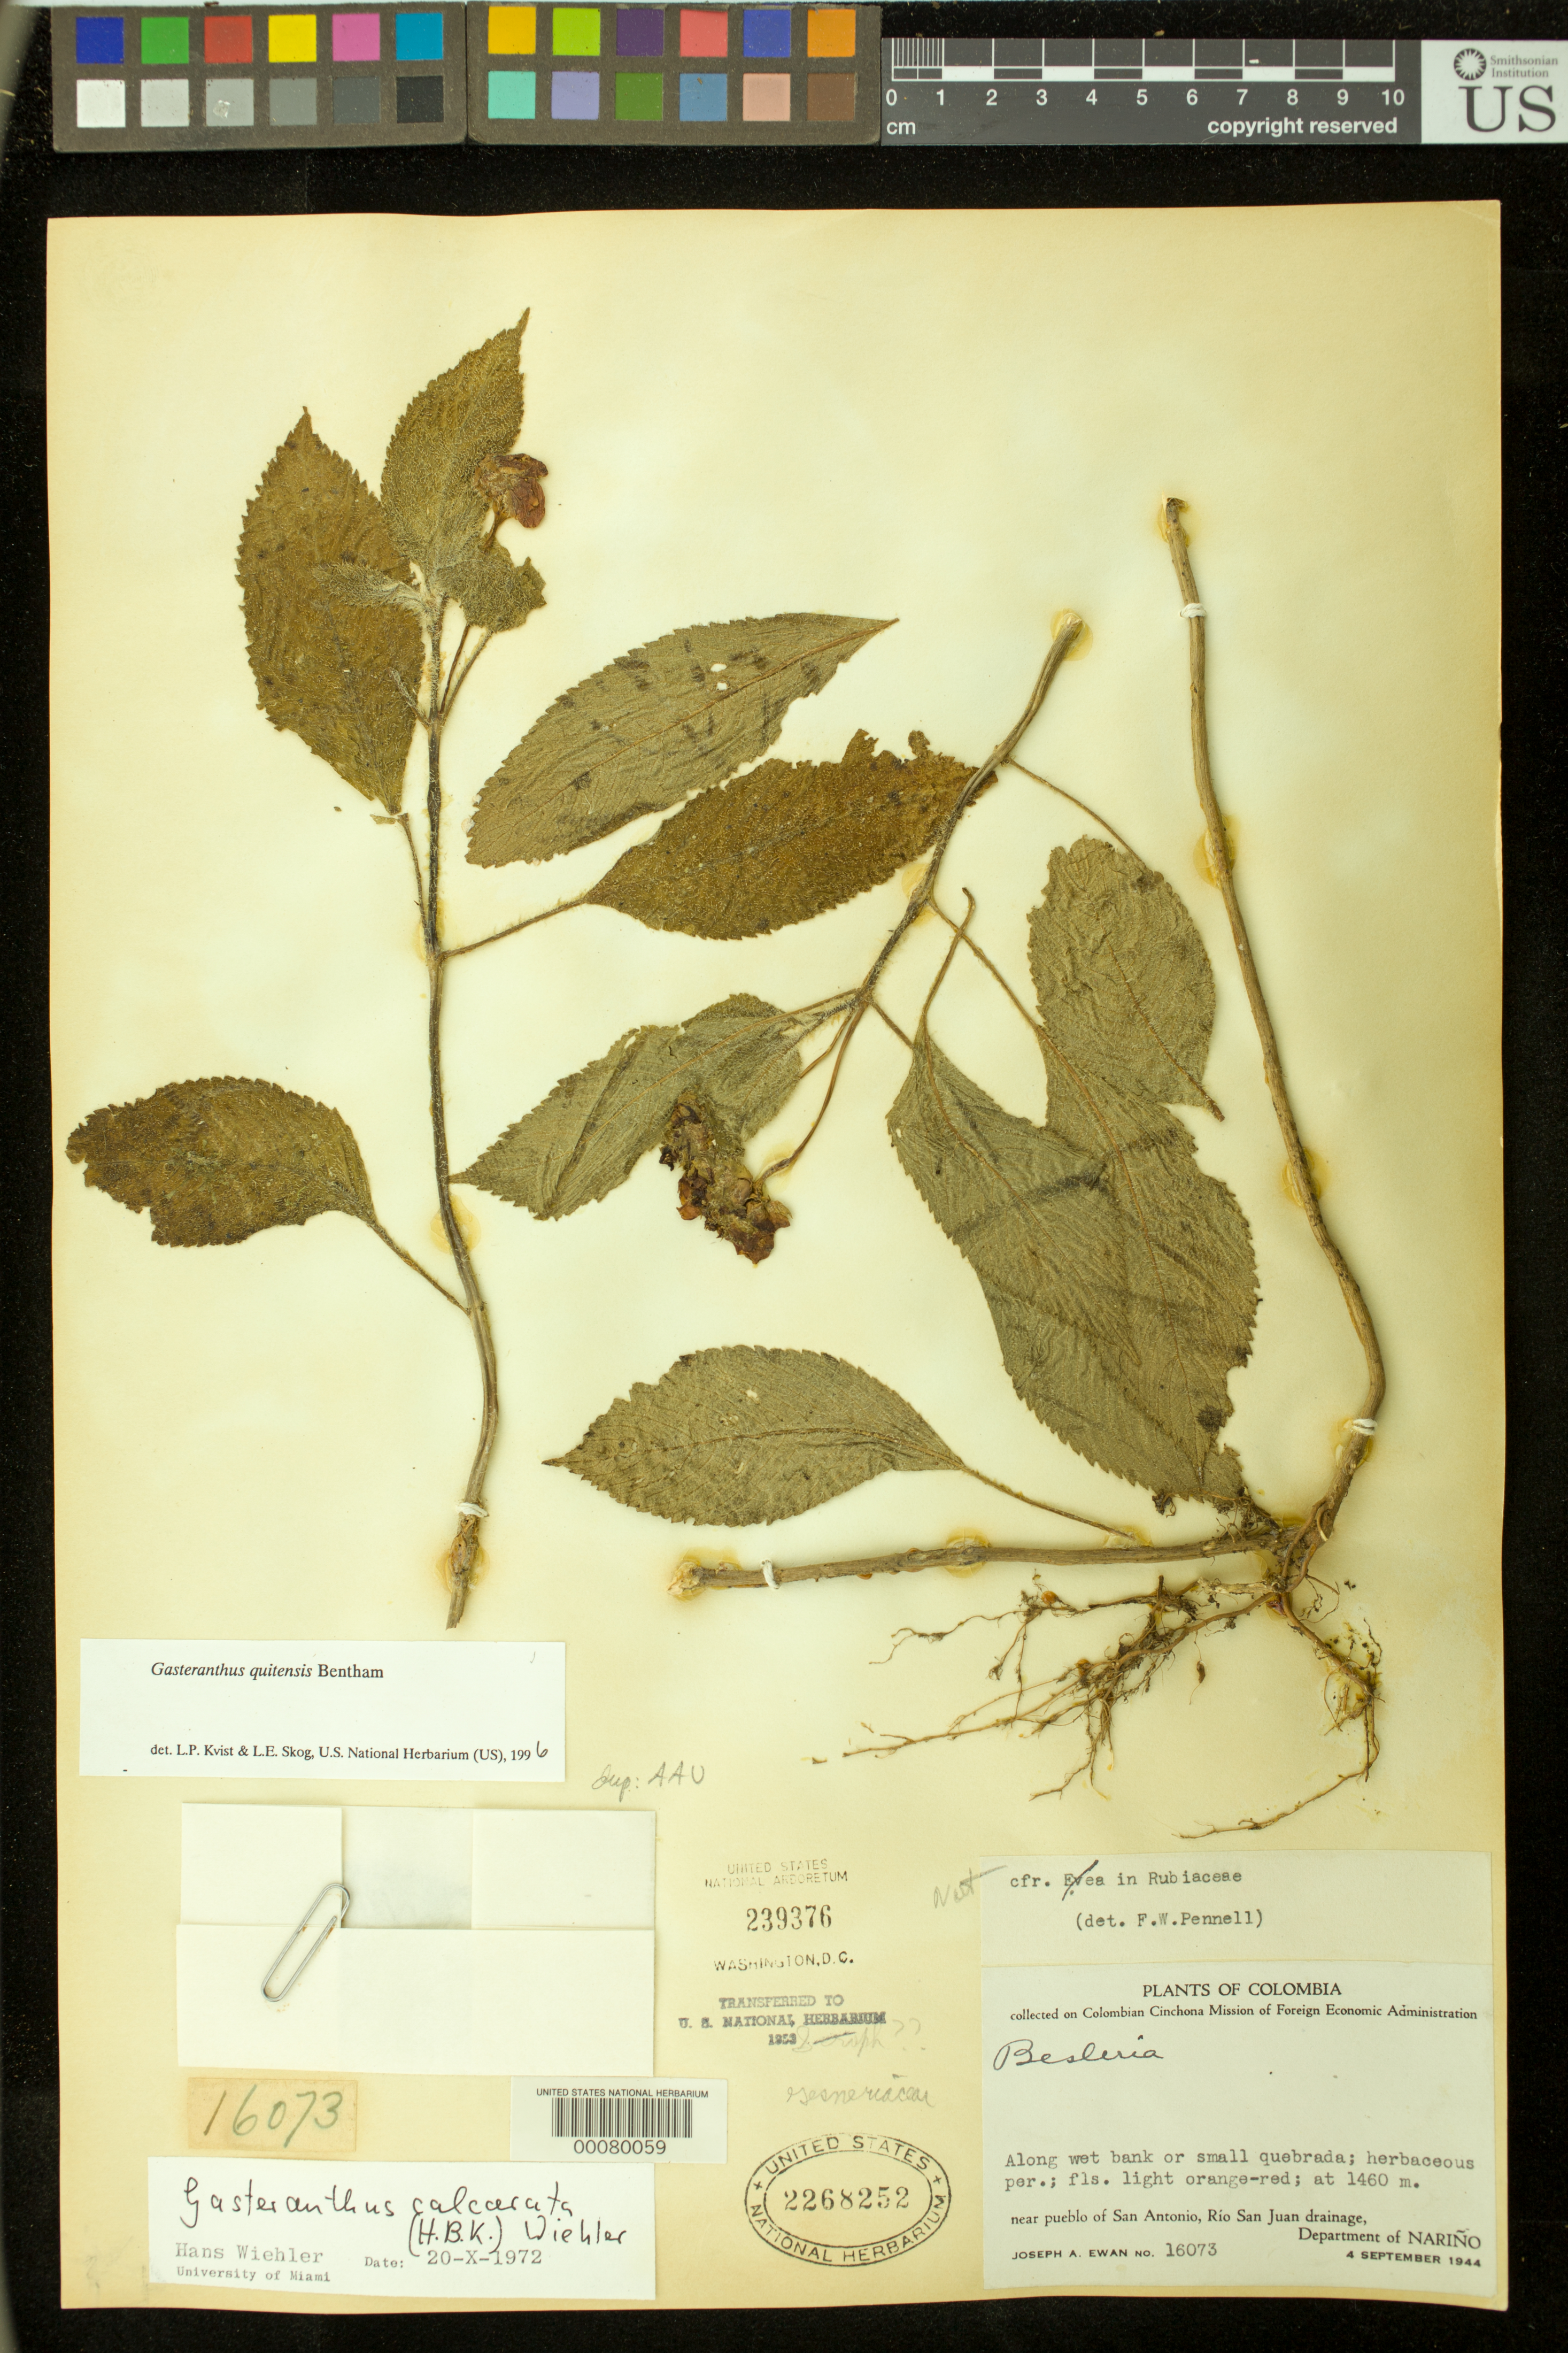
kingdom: Plantae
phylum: Tracheophyta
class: Magnoliopsida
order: Lamiales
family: Gesneriaceae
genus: Gasteranthus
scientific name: Gasteranthus quitensis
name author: Benth.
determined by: Skog, Laurence E.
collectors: J. A. Ewan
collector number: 16073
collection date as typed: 04 Sep 1944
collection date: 1944-09-04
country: Colombia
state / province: Nariño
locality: Near Pueblo of San Antonio, Río San Juan drainage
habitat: Along wet bank or small quebrada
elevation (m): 1460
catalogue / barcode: US 2268252